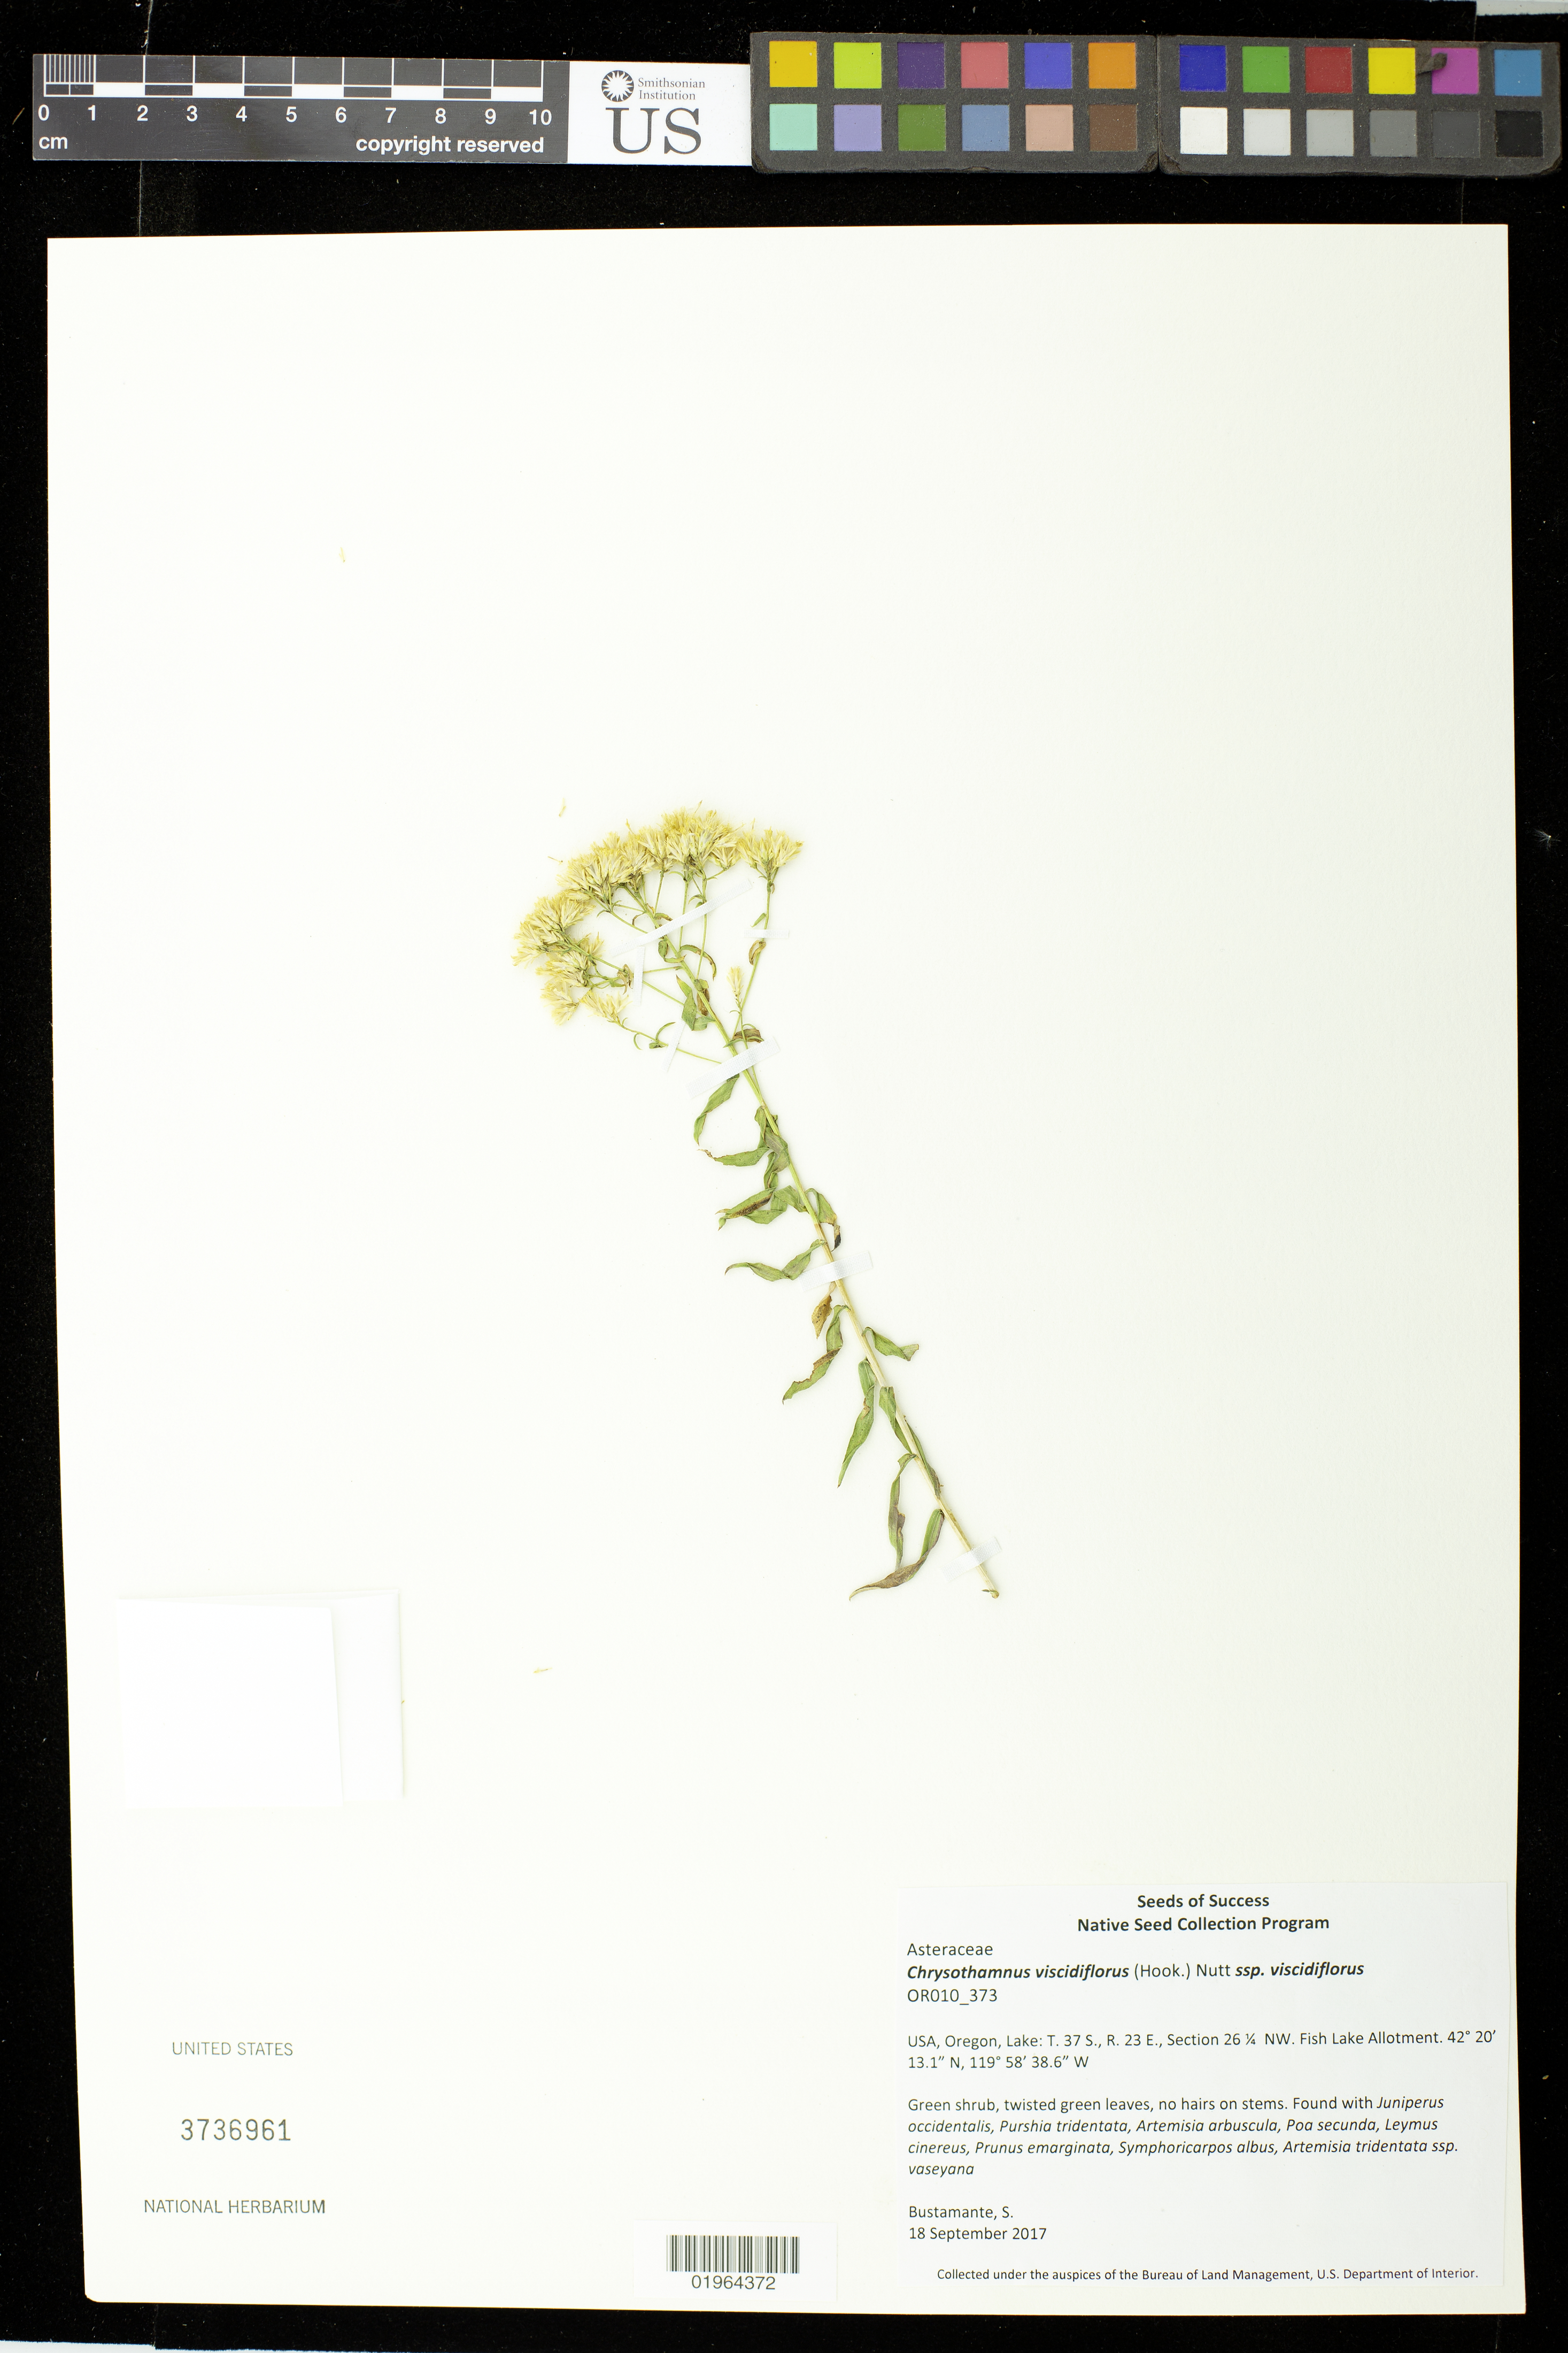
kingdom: Plantae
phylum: Tracheophyta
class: Magnoliopsida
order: Asterales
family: Asteraceae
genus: Chrysothamnus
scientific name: Chrysothamnus viscidiflorus subsp. viscidiflorus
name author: (Hook.) Nutt.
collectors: S. Bustamante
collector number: OR010_373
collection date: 2017-09-18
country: United States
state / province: Oregon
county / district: Lake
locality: Fish Lake Allotment, T37S, R23E, section 26 NW 1/4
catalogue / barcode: US 3736961